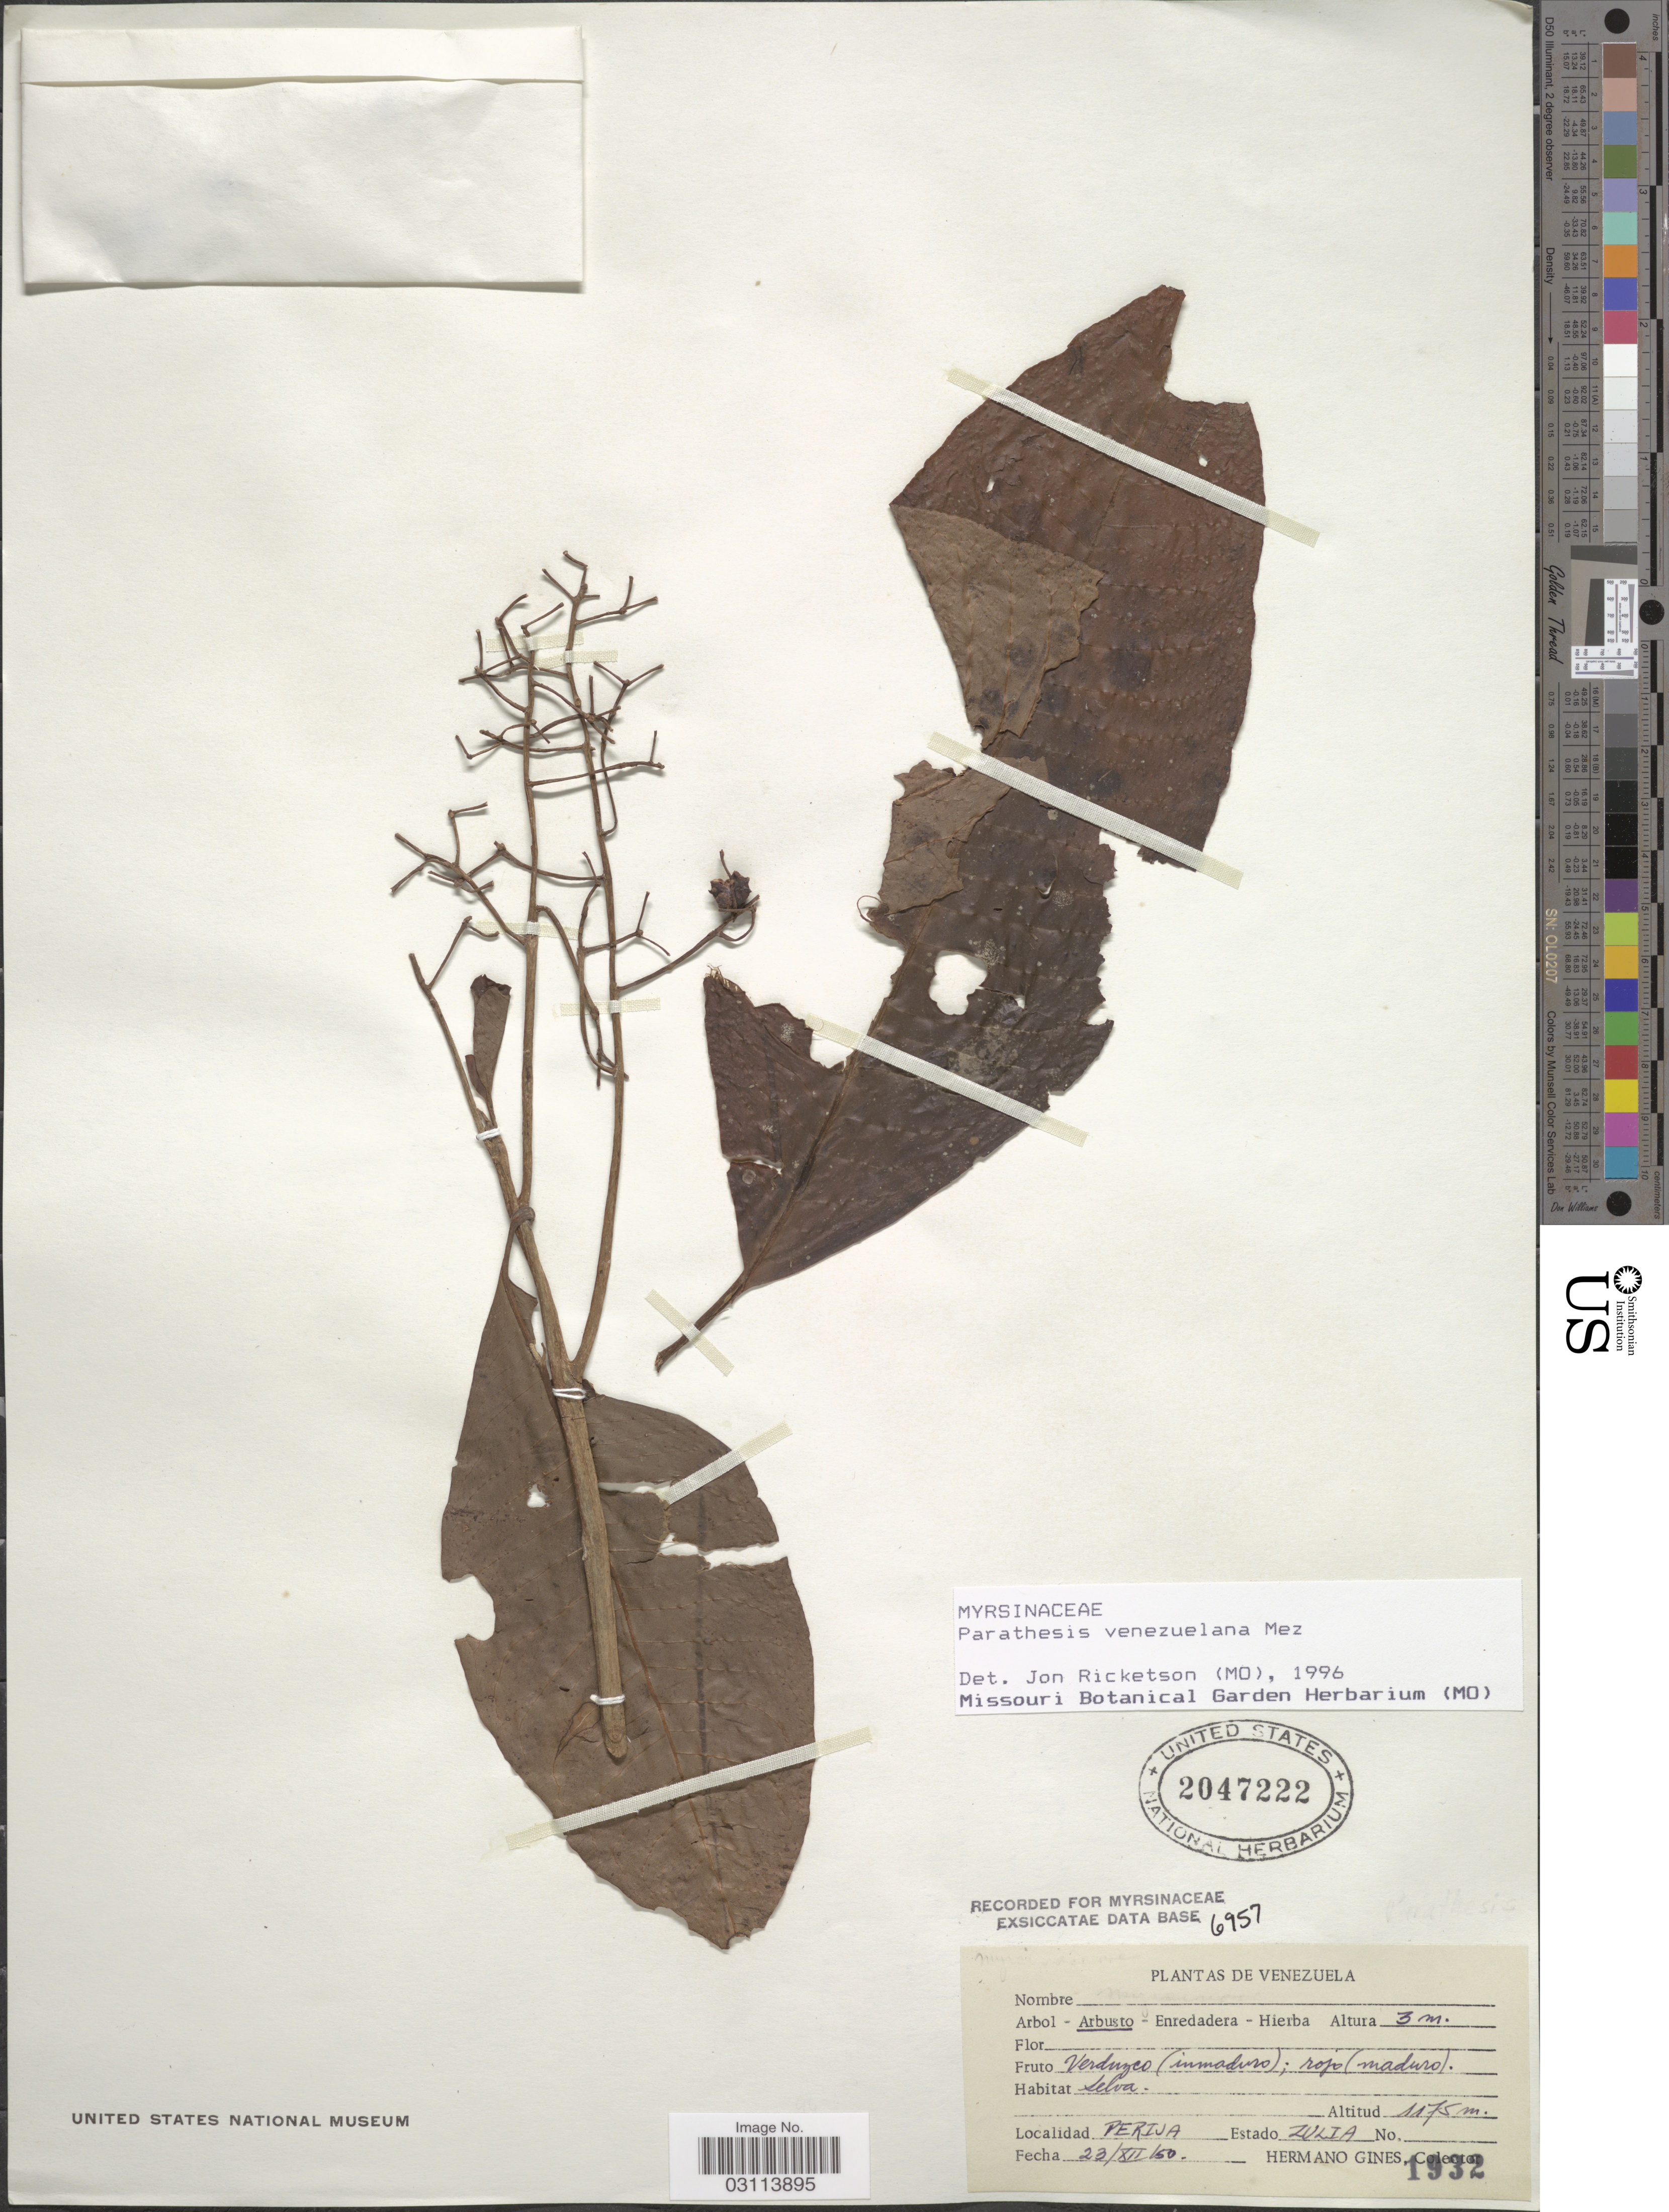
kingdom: Plantae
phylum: Tracheophyta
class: Magnoliopsida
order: Ericales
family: Primulaceae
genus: Parathesis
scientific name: Parathesis venezuelana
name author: Mez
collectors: Bro. Gines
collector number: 1932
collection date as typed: Transcribed d/m/y: 23/12/50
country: Venezuela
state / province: Zulia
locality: Perija.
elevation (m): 1175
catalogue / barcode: US 2047222